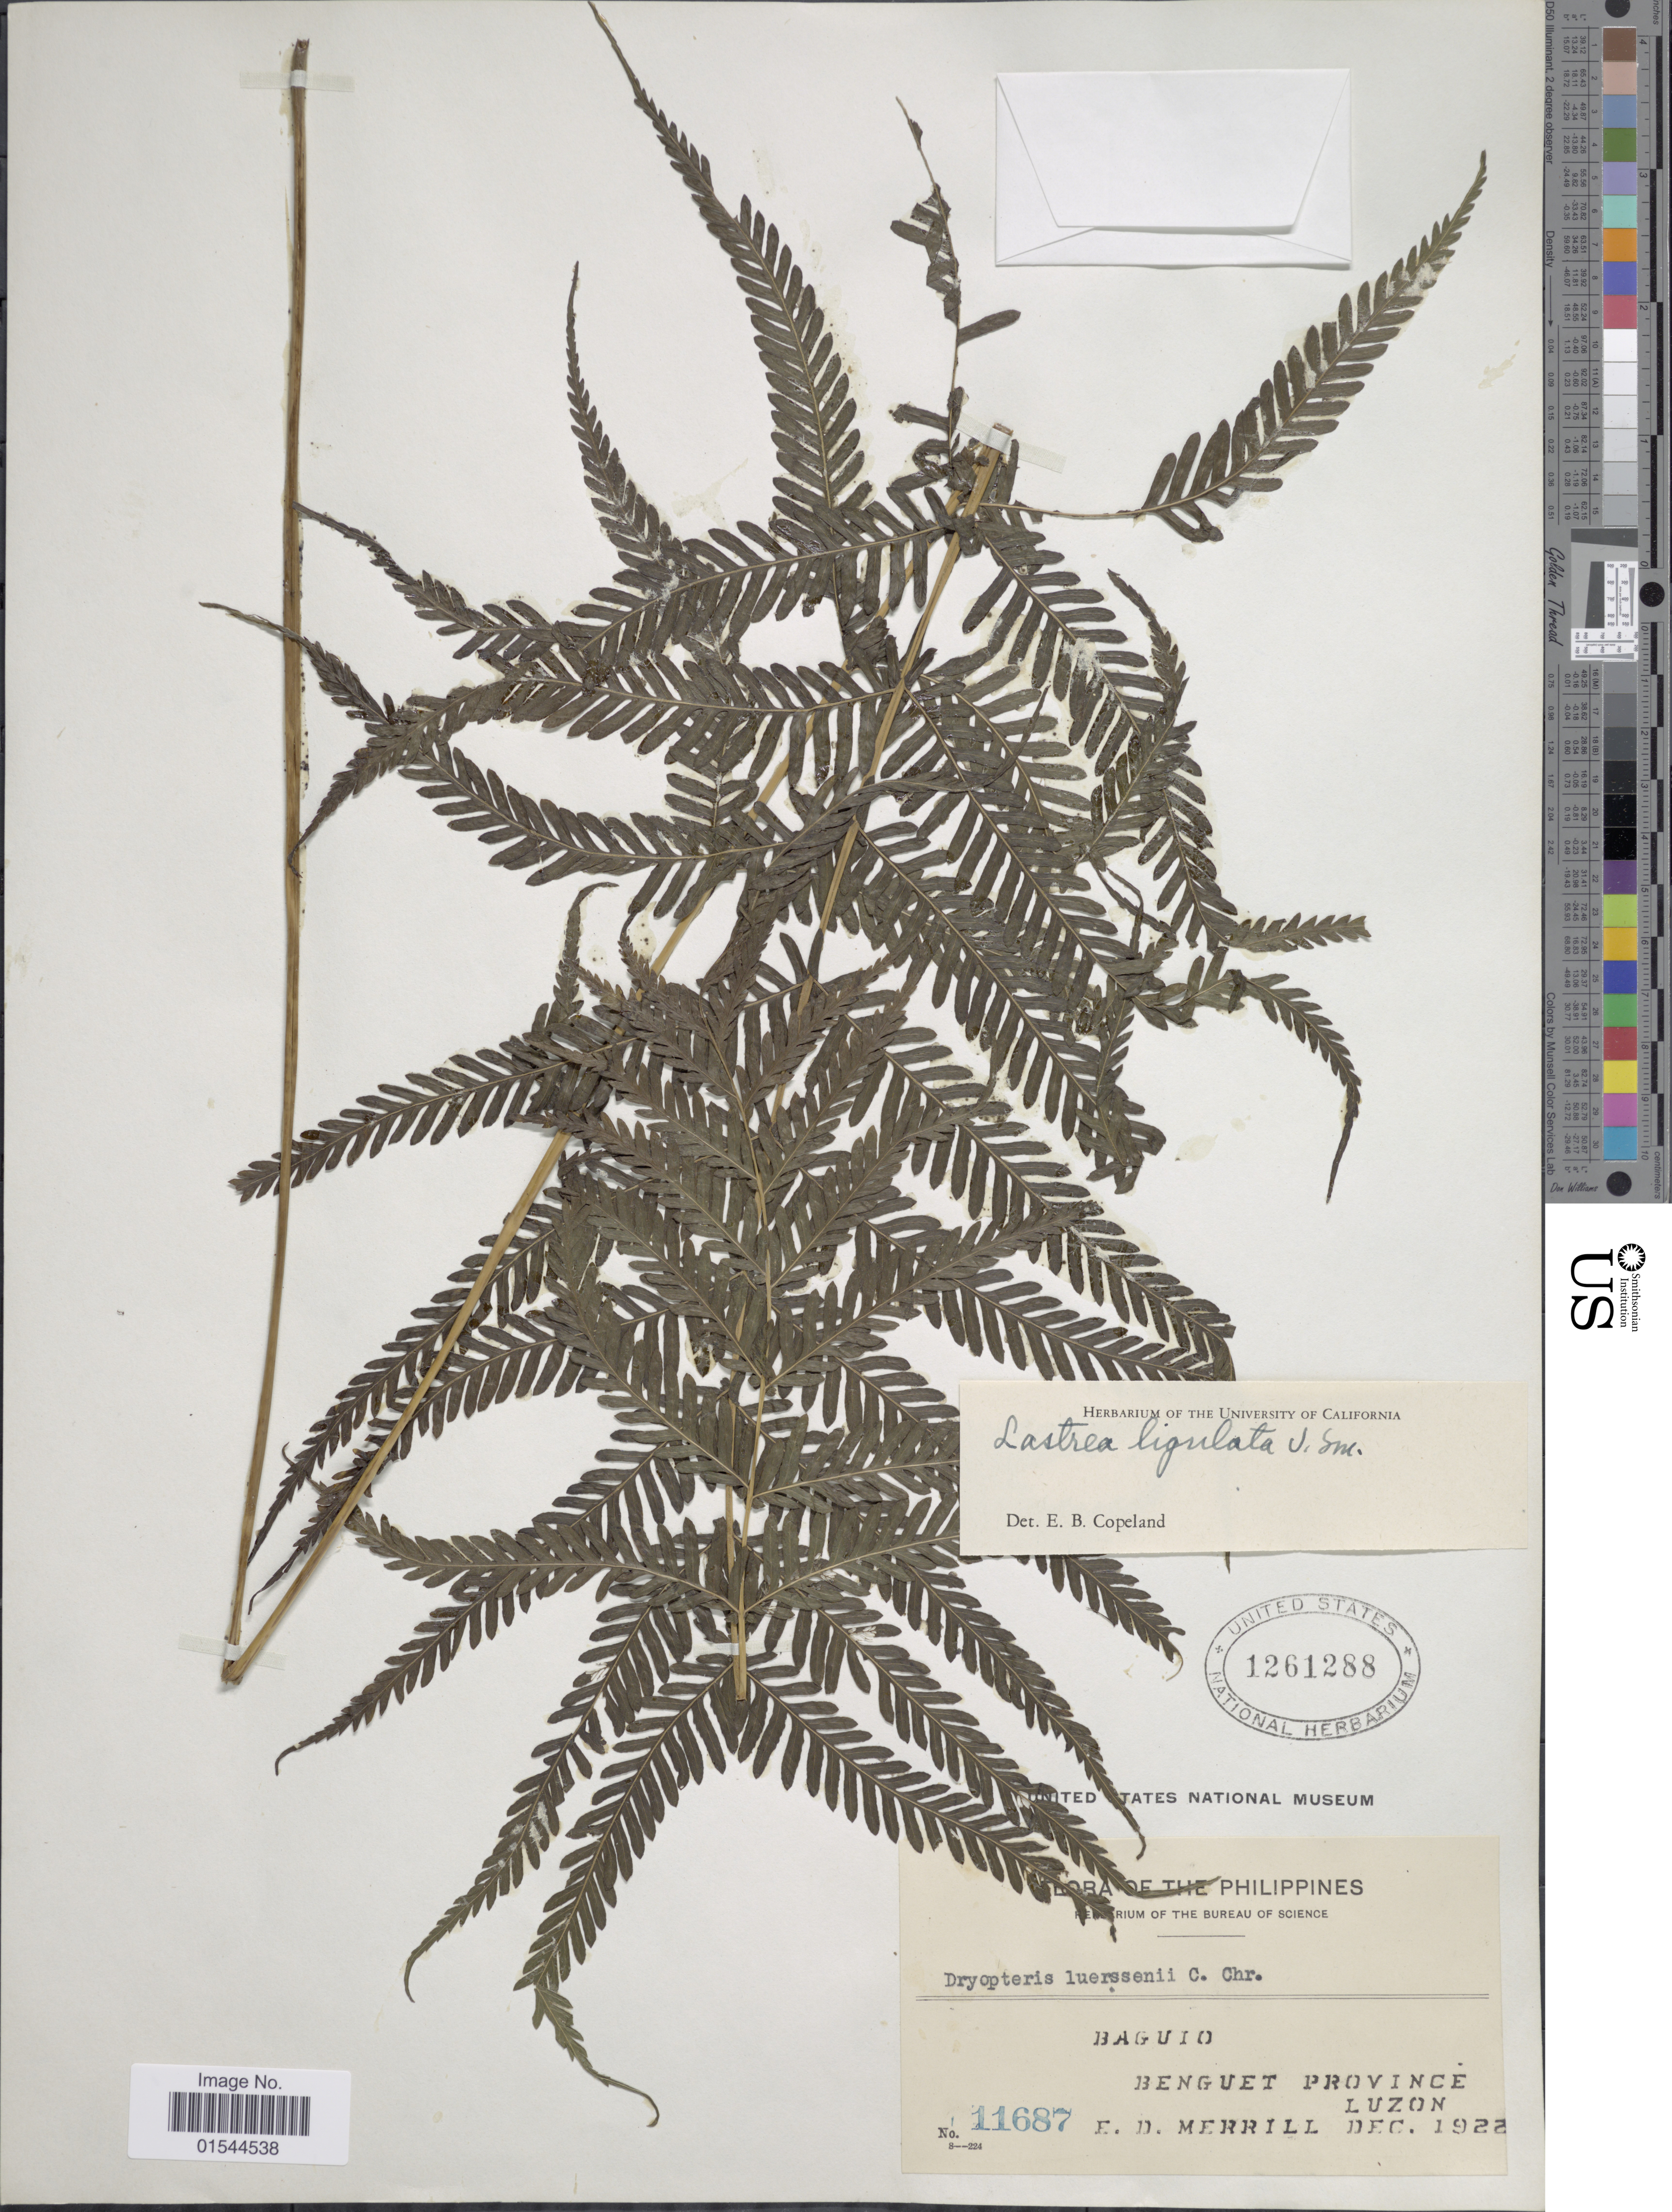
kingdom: Plantae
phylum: Tracheophyta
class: Polypodiopsida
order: Polypodiales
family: Thelypteridaceae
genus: Pneumatopteris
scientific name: Pneumatopteris ligulata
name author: (C. Presl) Holttum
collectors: E. D. Merrill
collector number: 11687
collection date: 1922-12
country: Philippines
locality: Baguio, Benguet Province, Luzon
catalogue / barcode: US 1261288